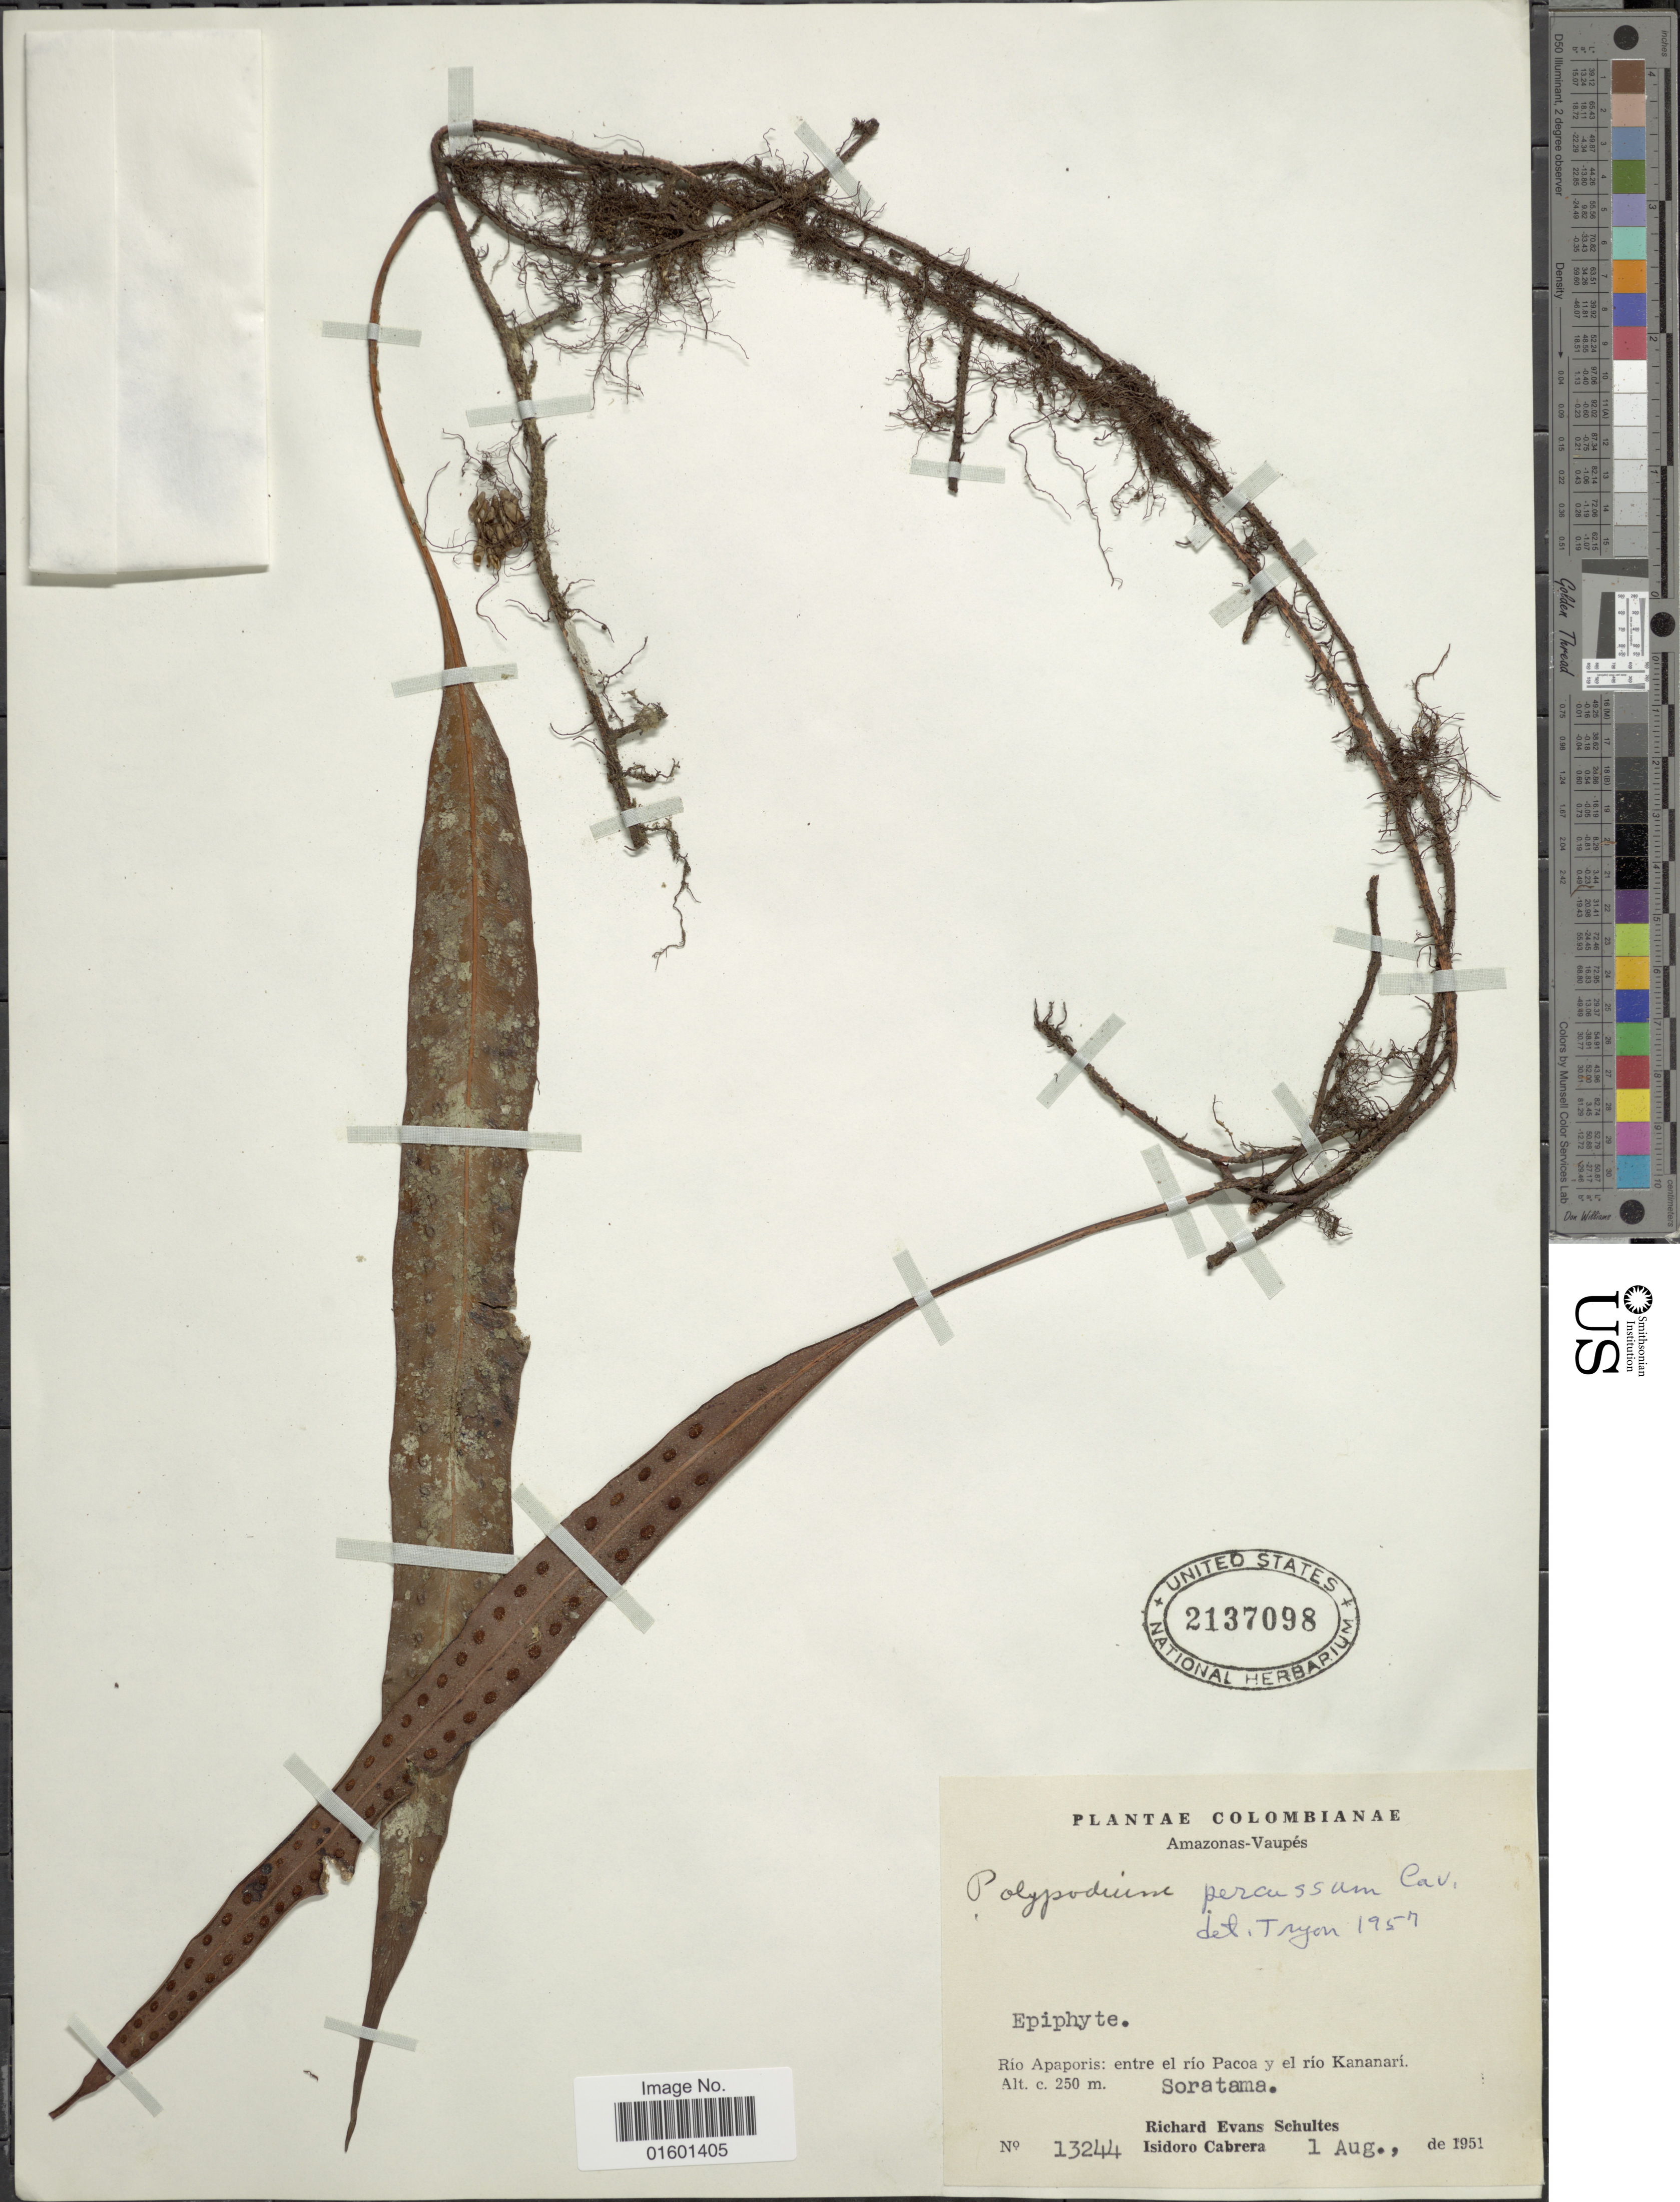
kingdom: Plantae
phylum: Tracheophyta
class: Polypodiopsida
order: Polypodiales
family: Polypodiaceae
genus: Microgramma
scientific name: Microgramma percussa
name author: (Cav.) de la Sota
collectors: R. E. Schultes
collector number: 13244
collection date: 1951-08-01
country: Colombia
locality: Amazonas - Vaupes, Rio Apaporis: entre el rio Pacoa y el rio Kananari, Soratama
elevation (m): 250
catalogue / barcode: US 2137098